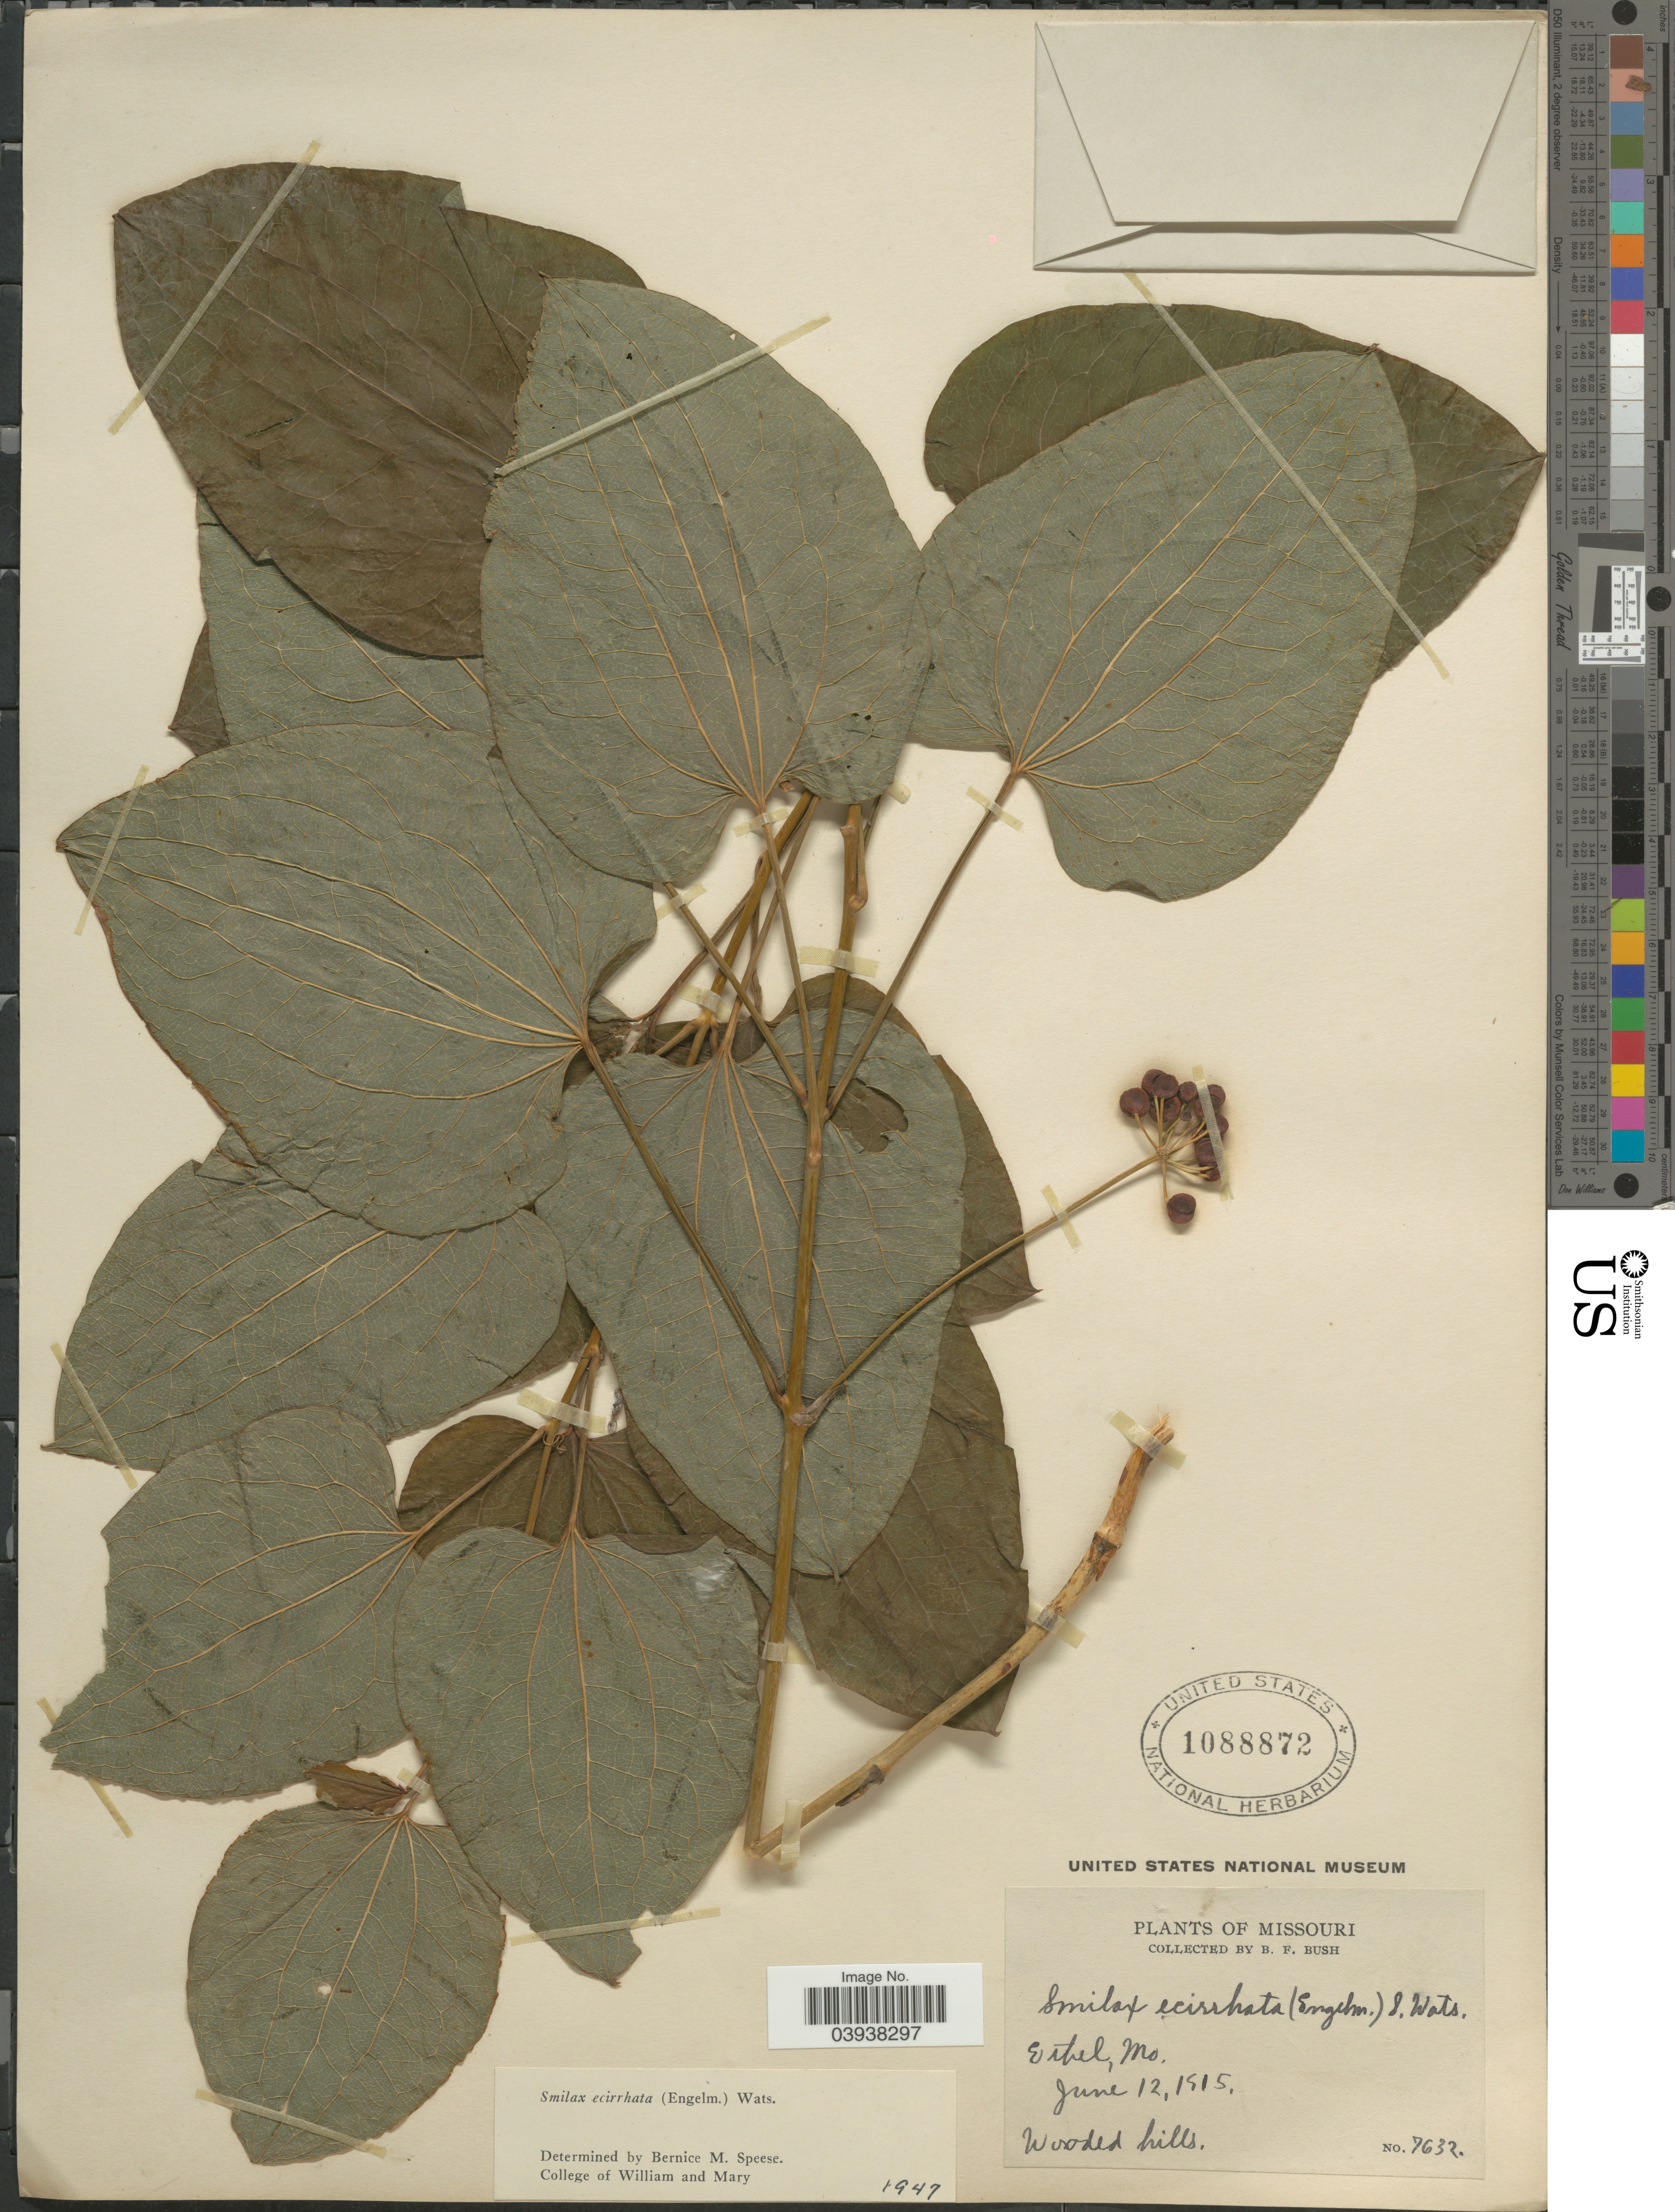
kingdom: Plantae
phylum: Tracheophyta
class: Liliopsida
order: Liliales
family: Smilacaceae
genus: Smilax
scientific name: Smilax ecirrhata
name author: (Engelm. ex Kunth) S. Watson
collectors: B. F. Bush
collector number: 7632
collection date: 1915-06-12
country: United States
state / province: Missouri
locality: Ethel.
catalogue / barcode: US 1088872